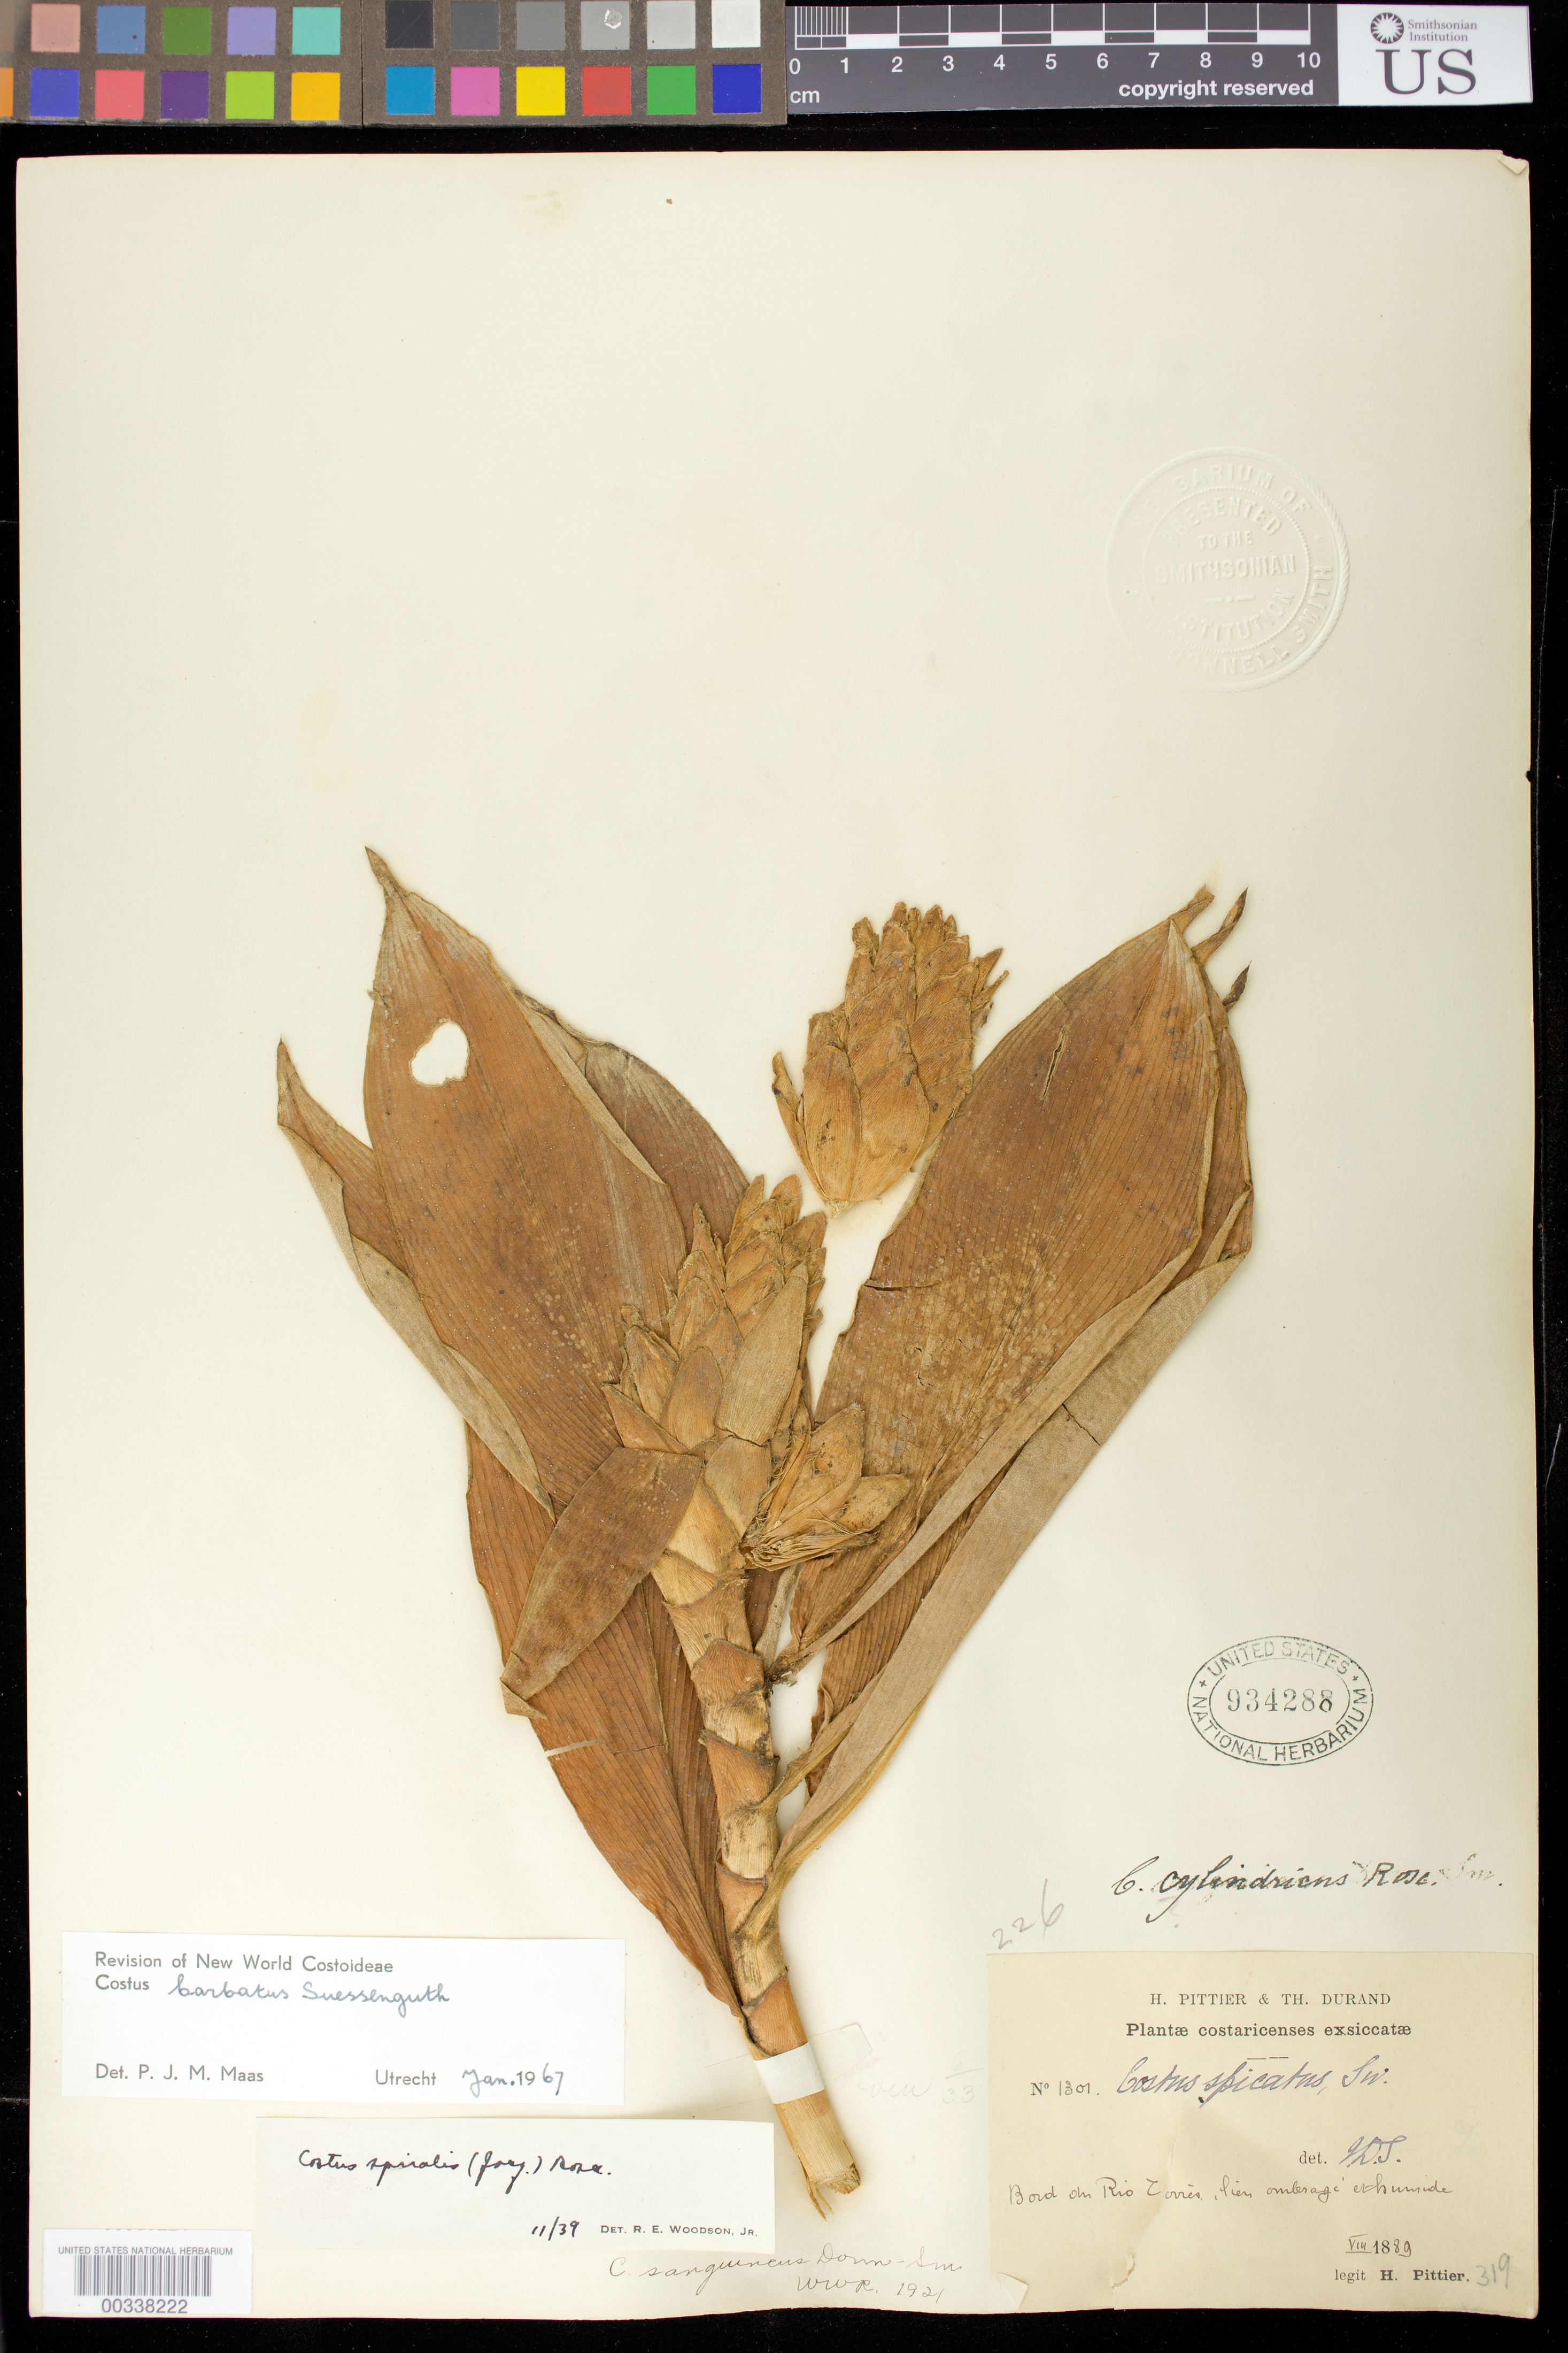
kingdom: Plantae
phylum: Tracheophyta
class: Liliopsida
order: Zingiberales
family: Costaceae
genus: Costus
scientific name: Costus barbatus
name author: Suess.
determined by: Maas, Paul J. M.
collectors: H. F. Pittier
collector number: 1301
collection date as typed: Aug 1889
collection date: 1889-08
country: Costa Rica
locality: Bord du Rio Torres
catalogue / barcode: US 934288